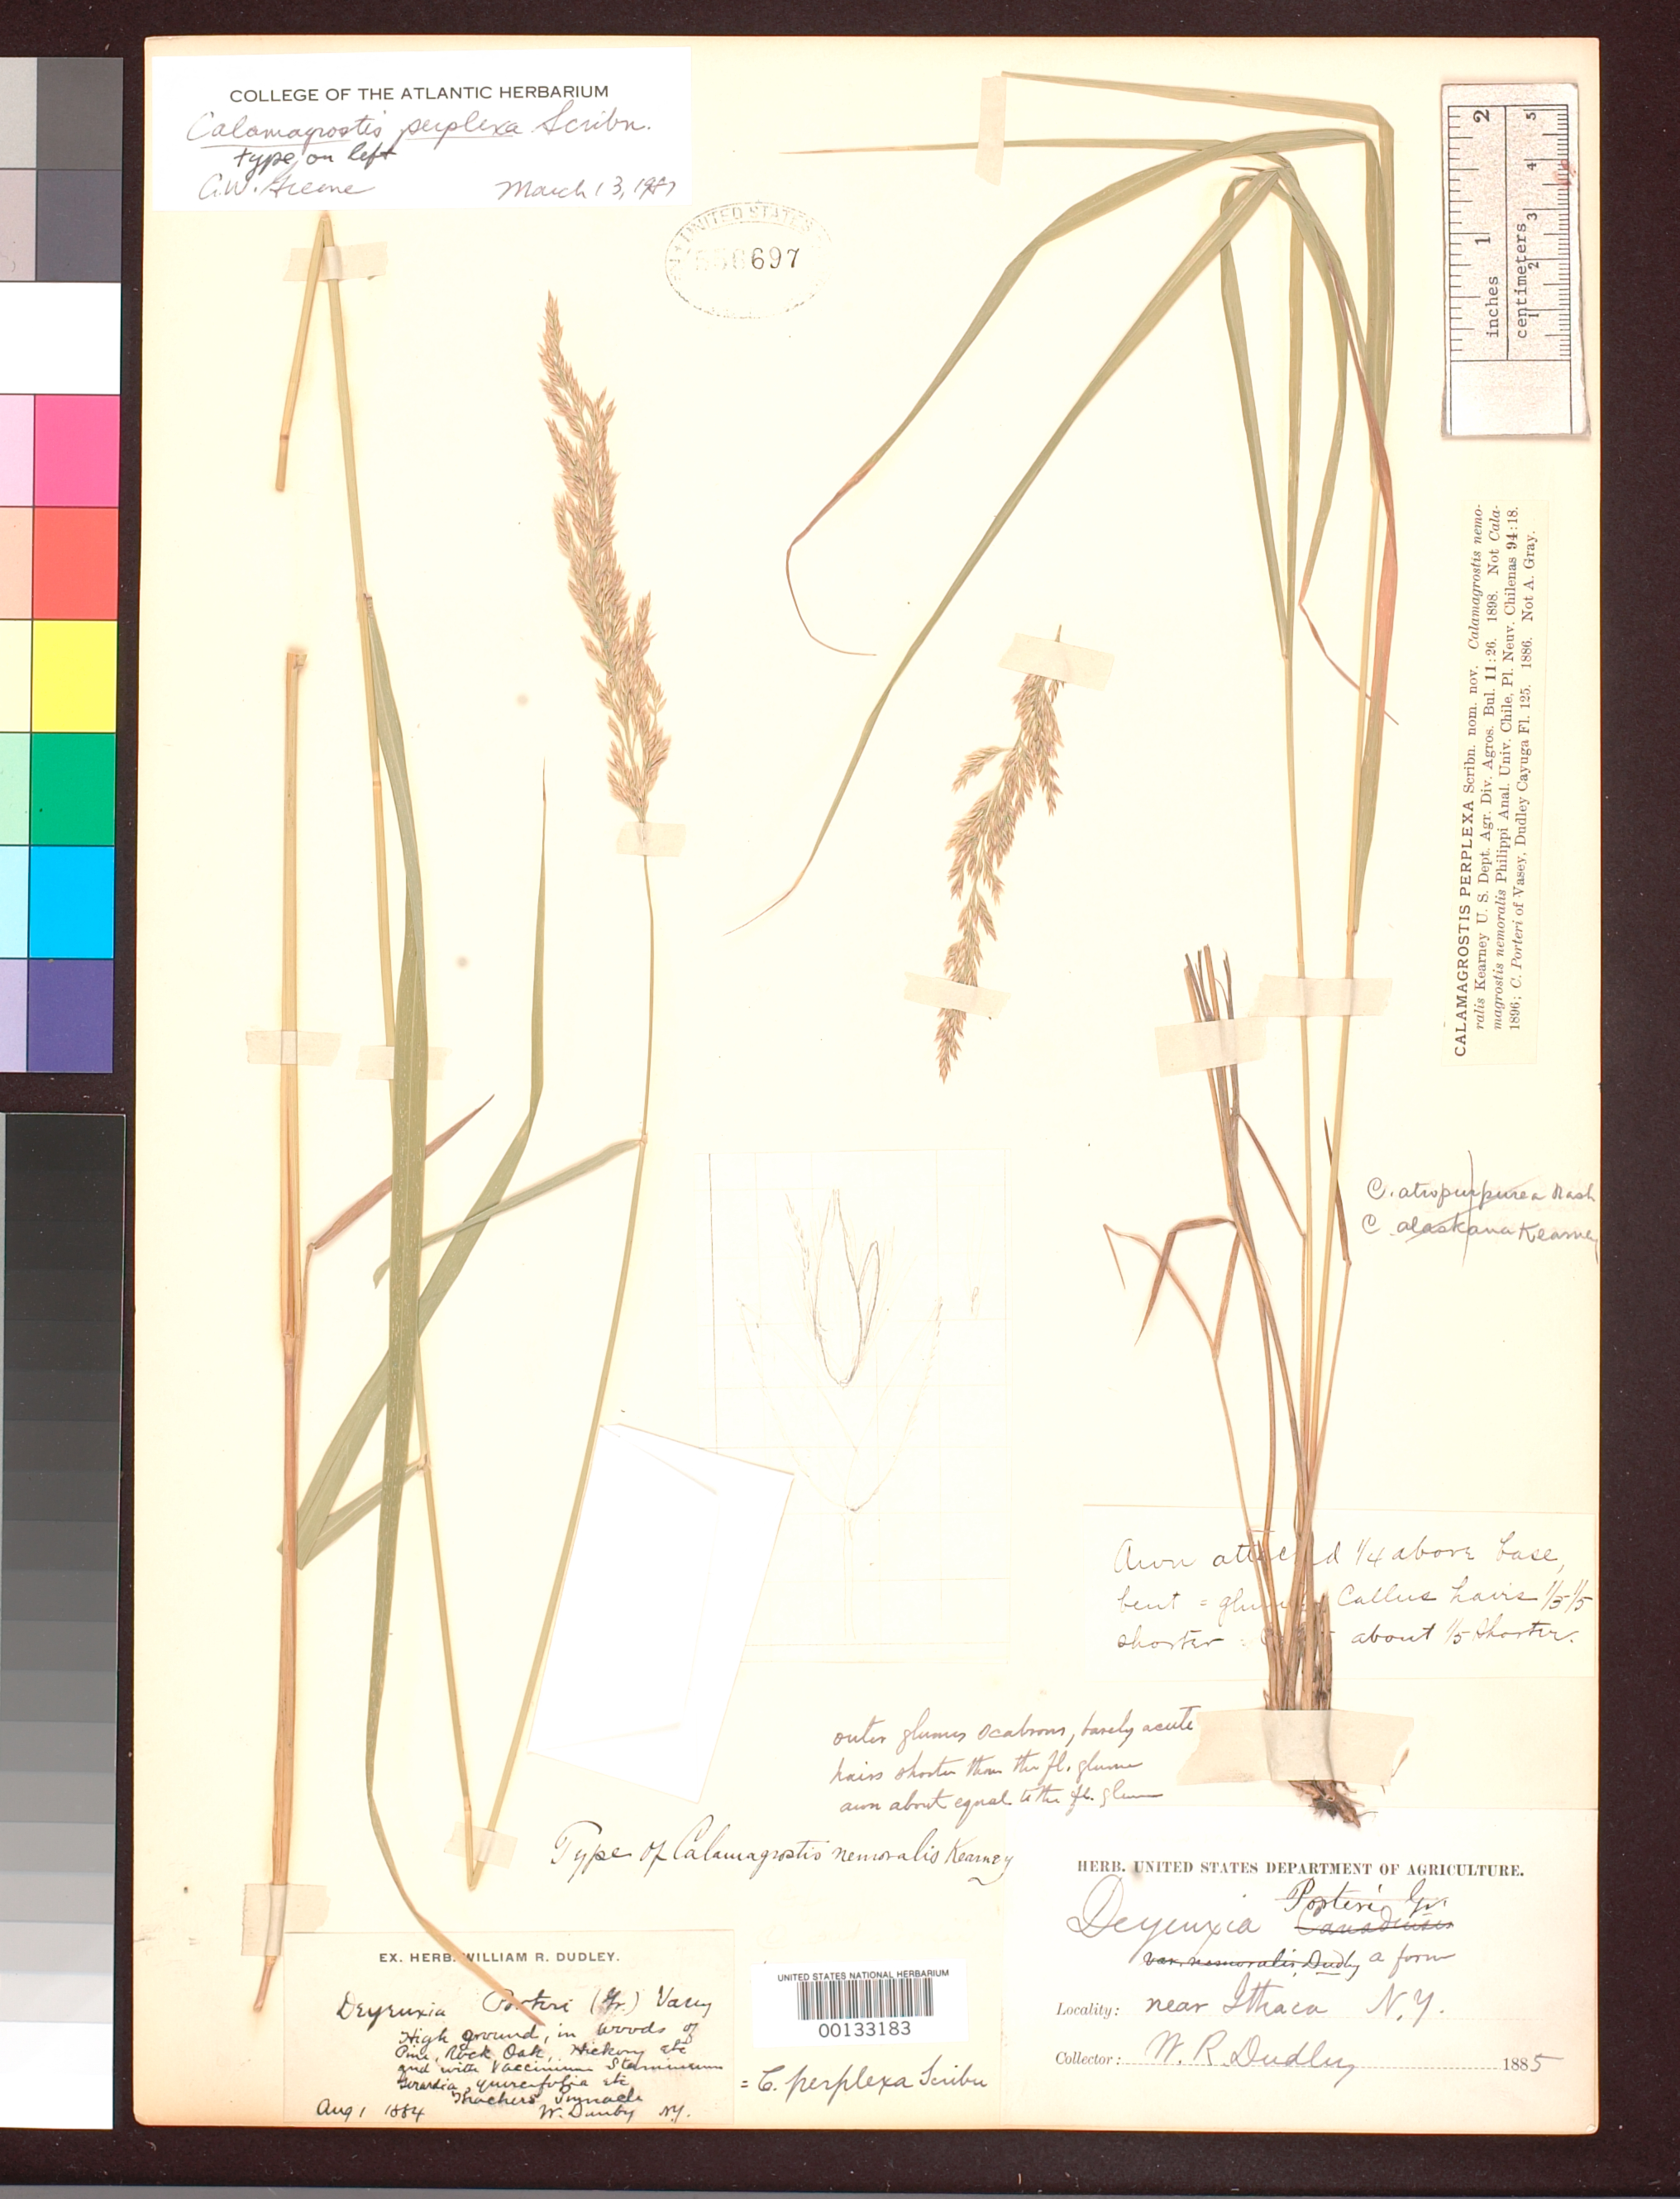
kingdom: Plantae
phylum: Tracheophyta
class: Liliopsida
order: Poales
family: Poaceae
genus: Calamagrostis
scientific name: Calamagrostis nemoralis Kearney, nom. illeg.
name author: Kearney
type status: Holotype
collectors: W. Dudley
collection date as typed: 01 Aug 1884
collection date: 1884-08-01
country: United States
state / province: New York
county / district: Tompkins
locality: On Thacker's pinnacle, Danby near Ithaca.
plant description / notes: Holotype is specimen mounted on left-hand side of sheet. Specimen on right side (collection date 1885) is not part of type.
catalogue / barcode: US 556697